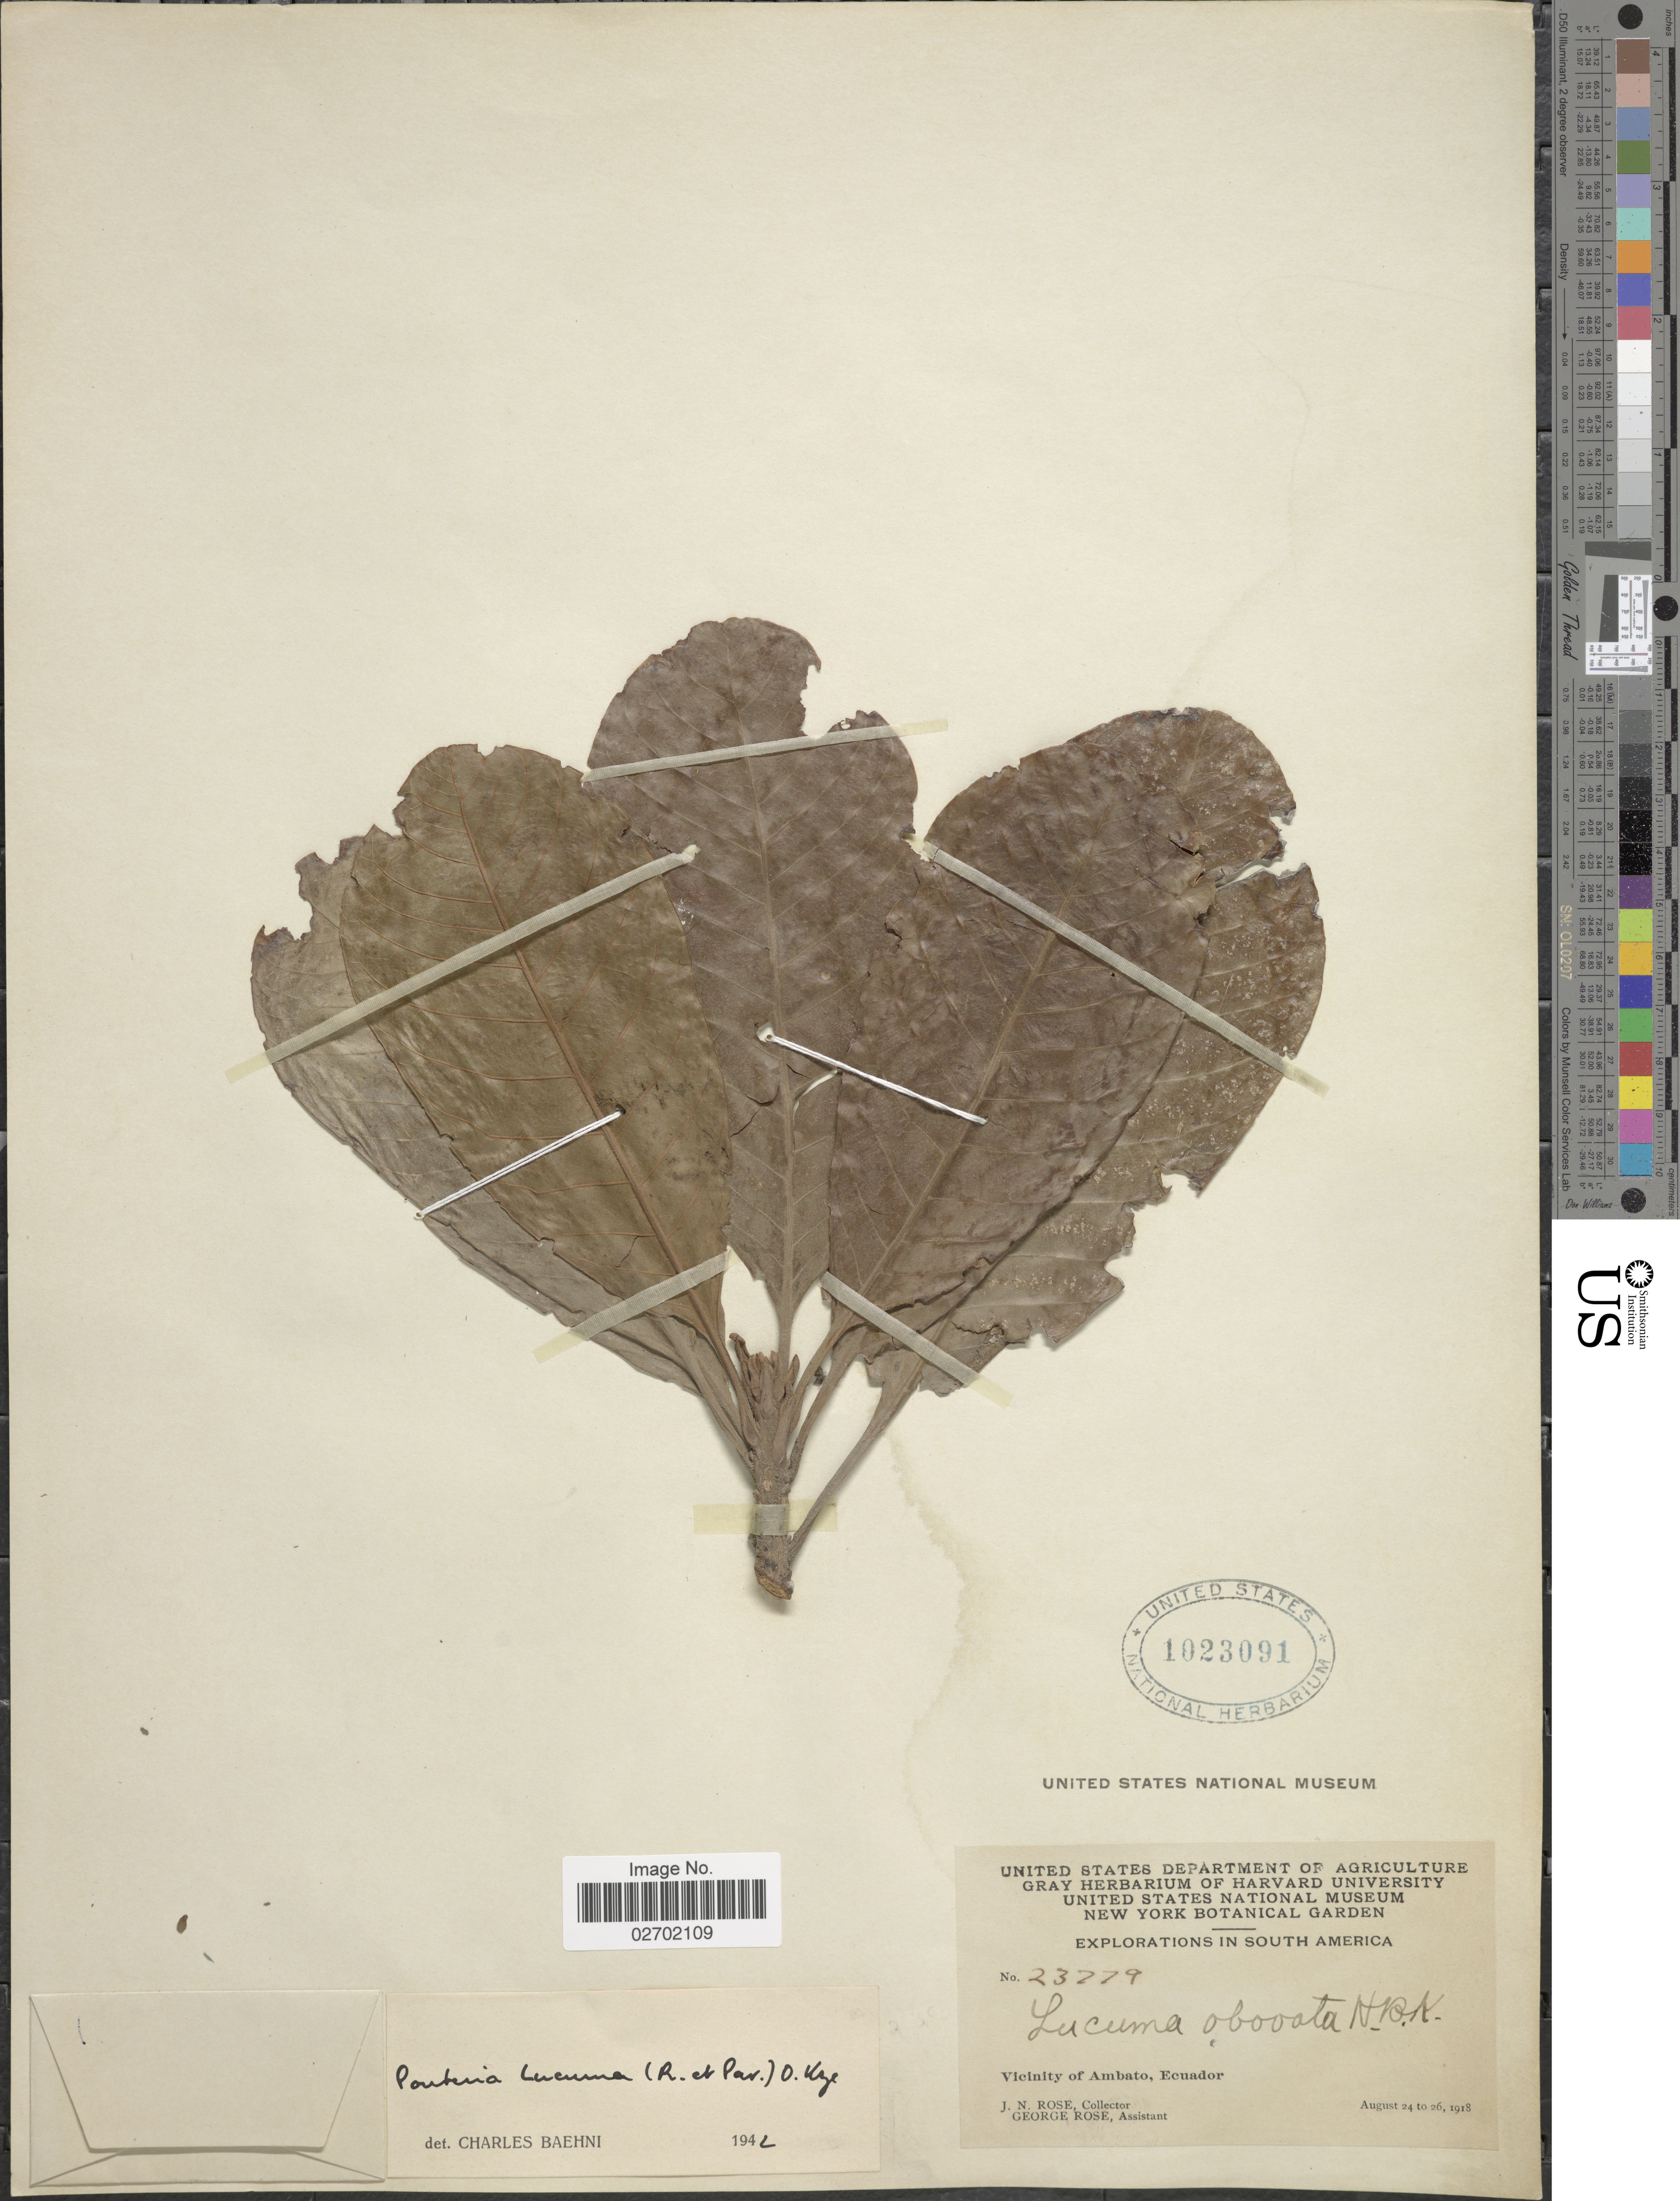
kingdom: Plantae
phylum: Tracheophyta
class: Magnoliopsida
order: Ericales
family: Sapotaceae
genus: Pouteria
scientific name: Pouteria lucuma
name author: (Ruiz & Pav.) Kuntze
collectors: J. N. Rose & G. Rose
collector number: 23779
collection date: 1918-08-24/1918-08-26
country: Ecuador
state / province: Tungurahua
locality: Vicinity of Ambato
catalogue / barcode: US 1023091